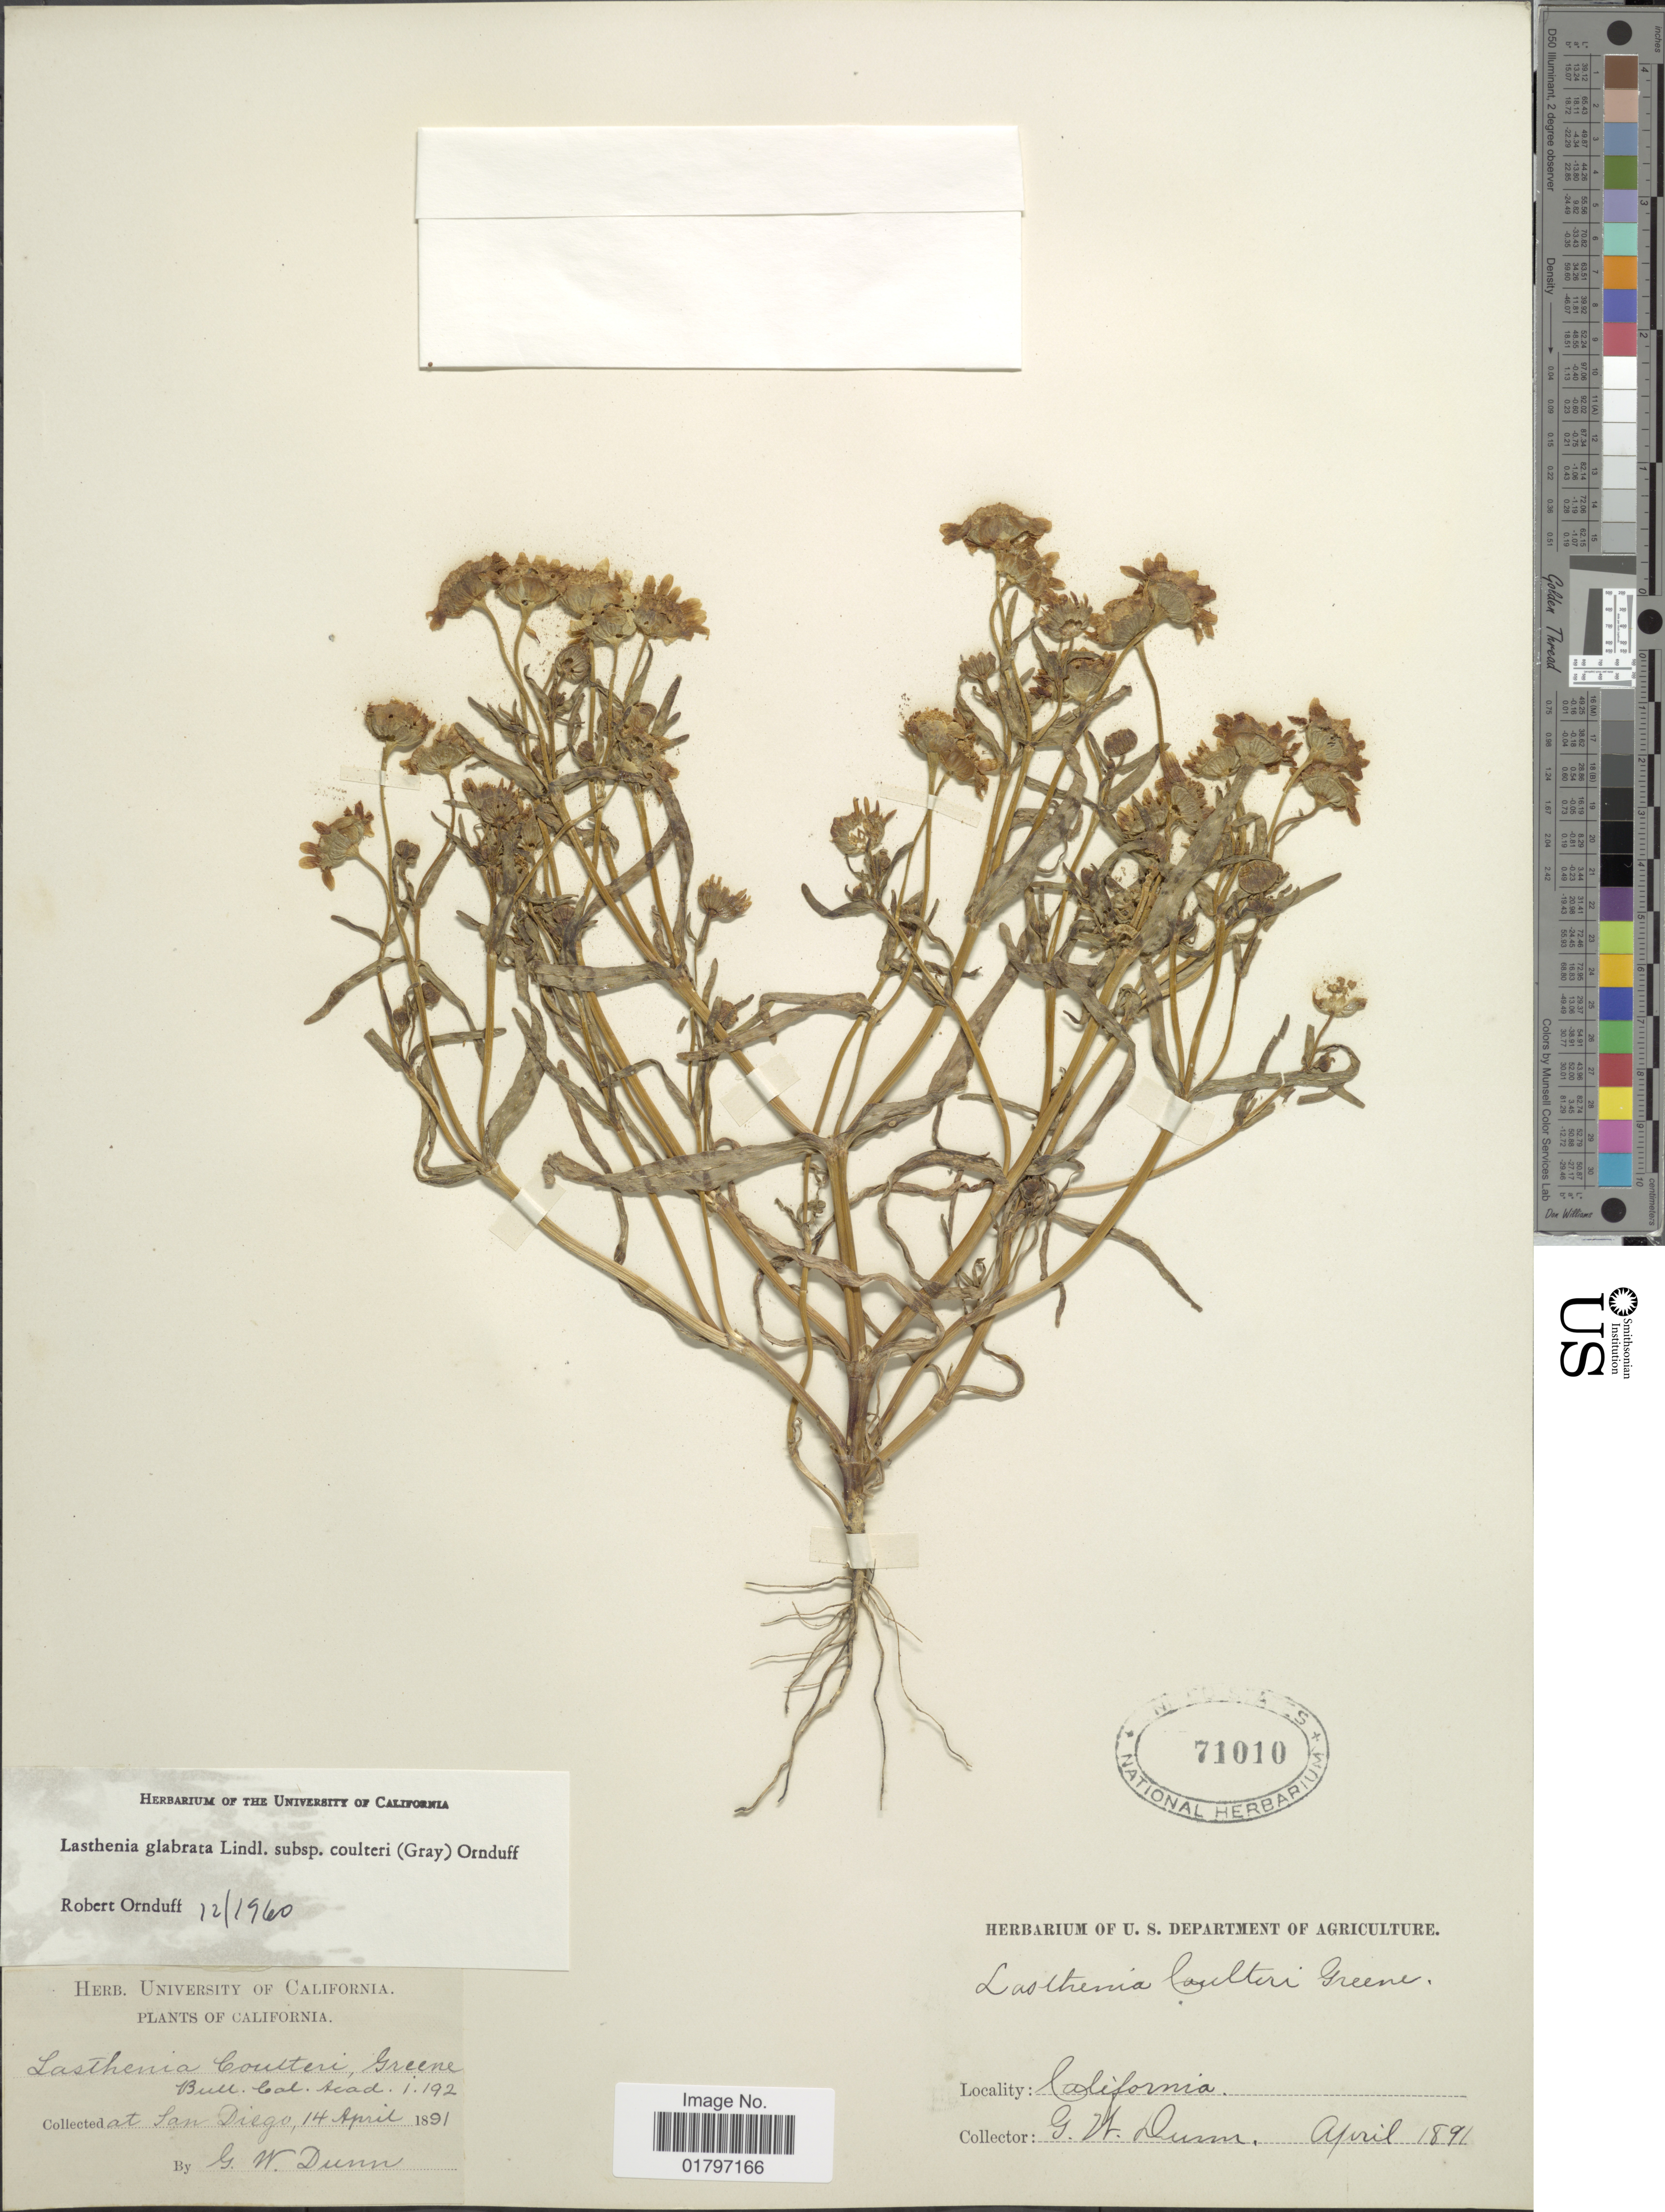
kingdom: Plantae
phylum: Tracheophyta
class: Magnoliopsida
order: Asterales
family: Asteraceae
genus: Lasthenia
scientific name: Lasthenia glabrata subsp. coulteri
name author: (A. Gray) Ornduff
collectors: G. W.Dunn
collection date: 1891-04-14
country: United States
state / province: California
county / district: San Diego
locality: At San Diego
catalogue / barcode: US 71010